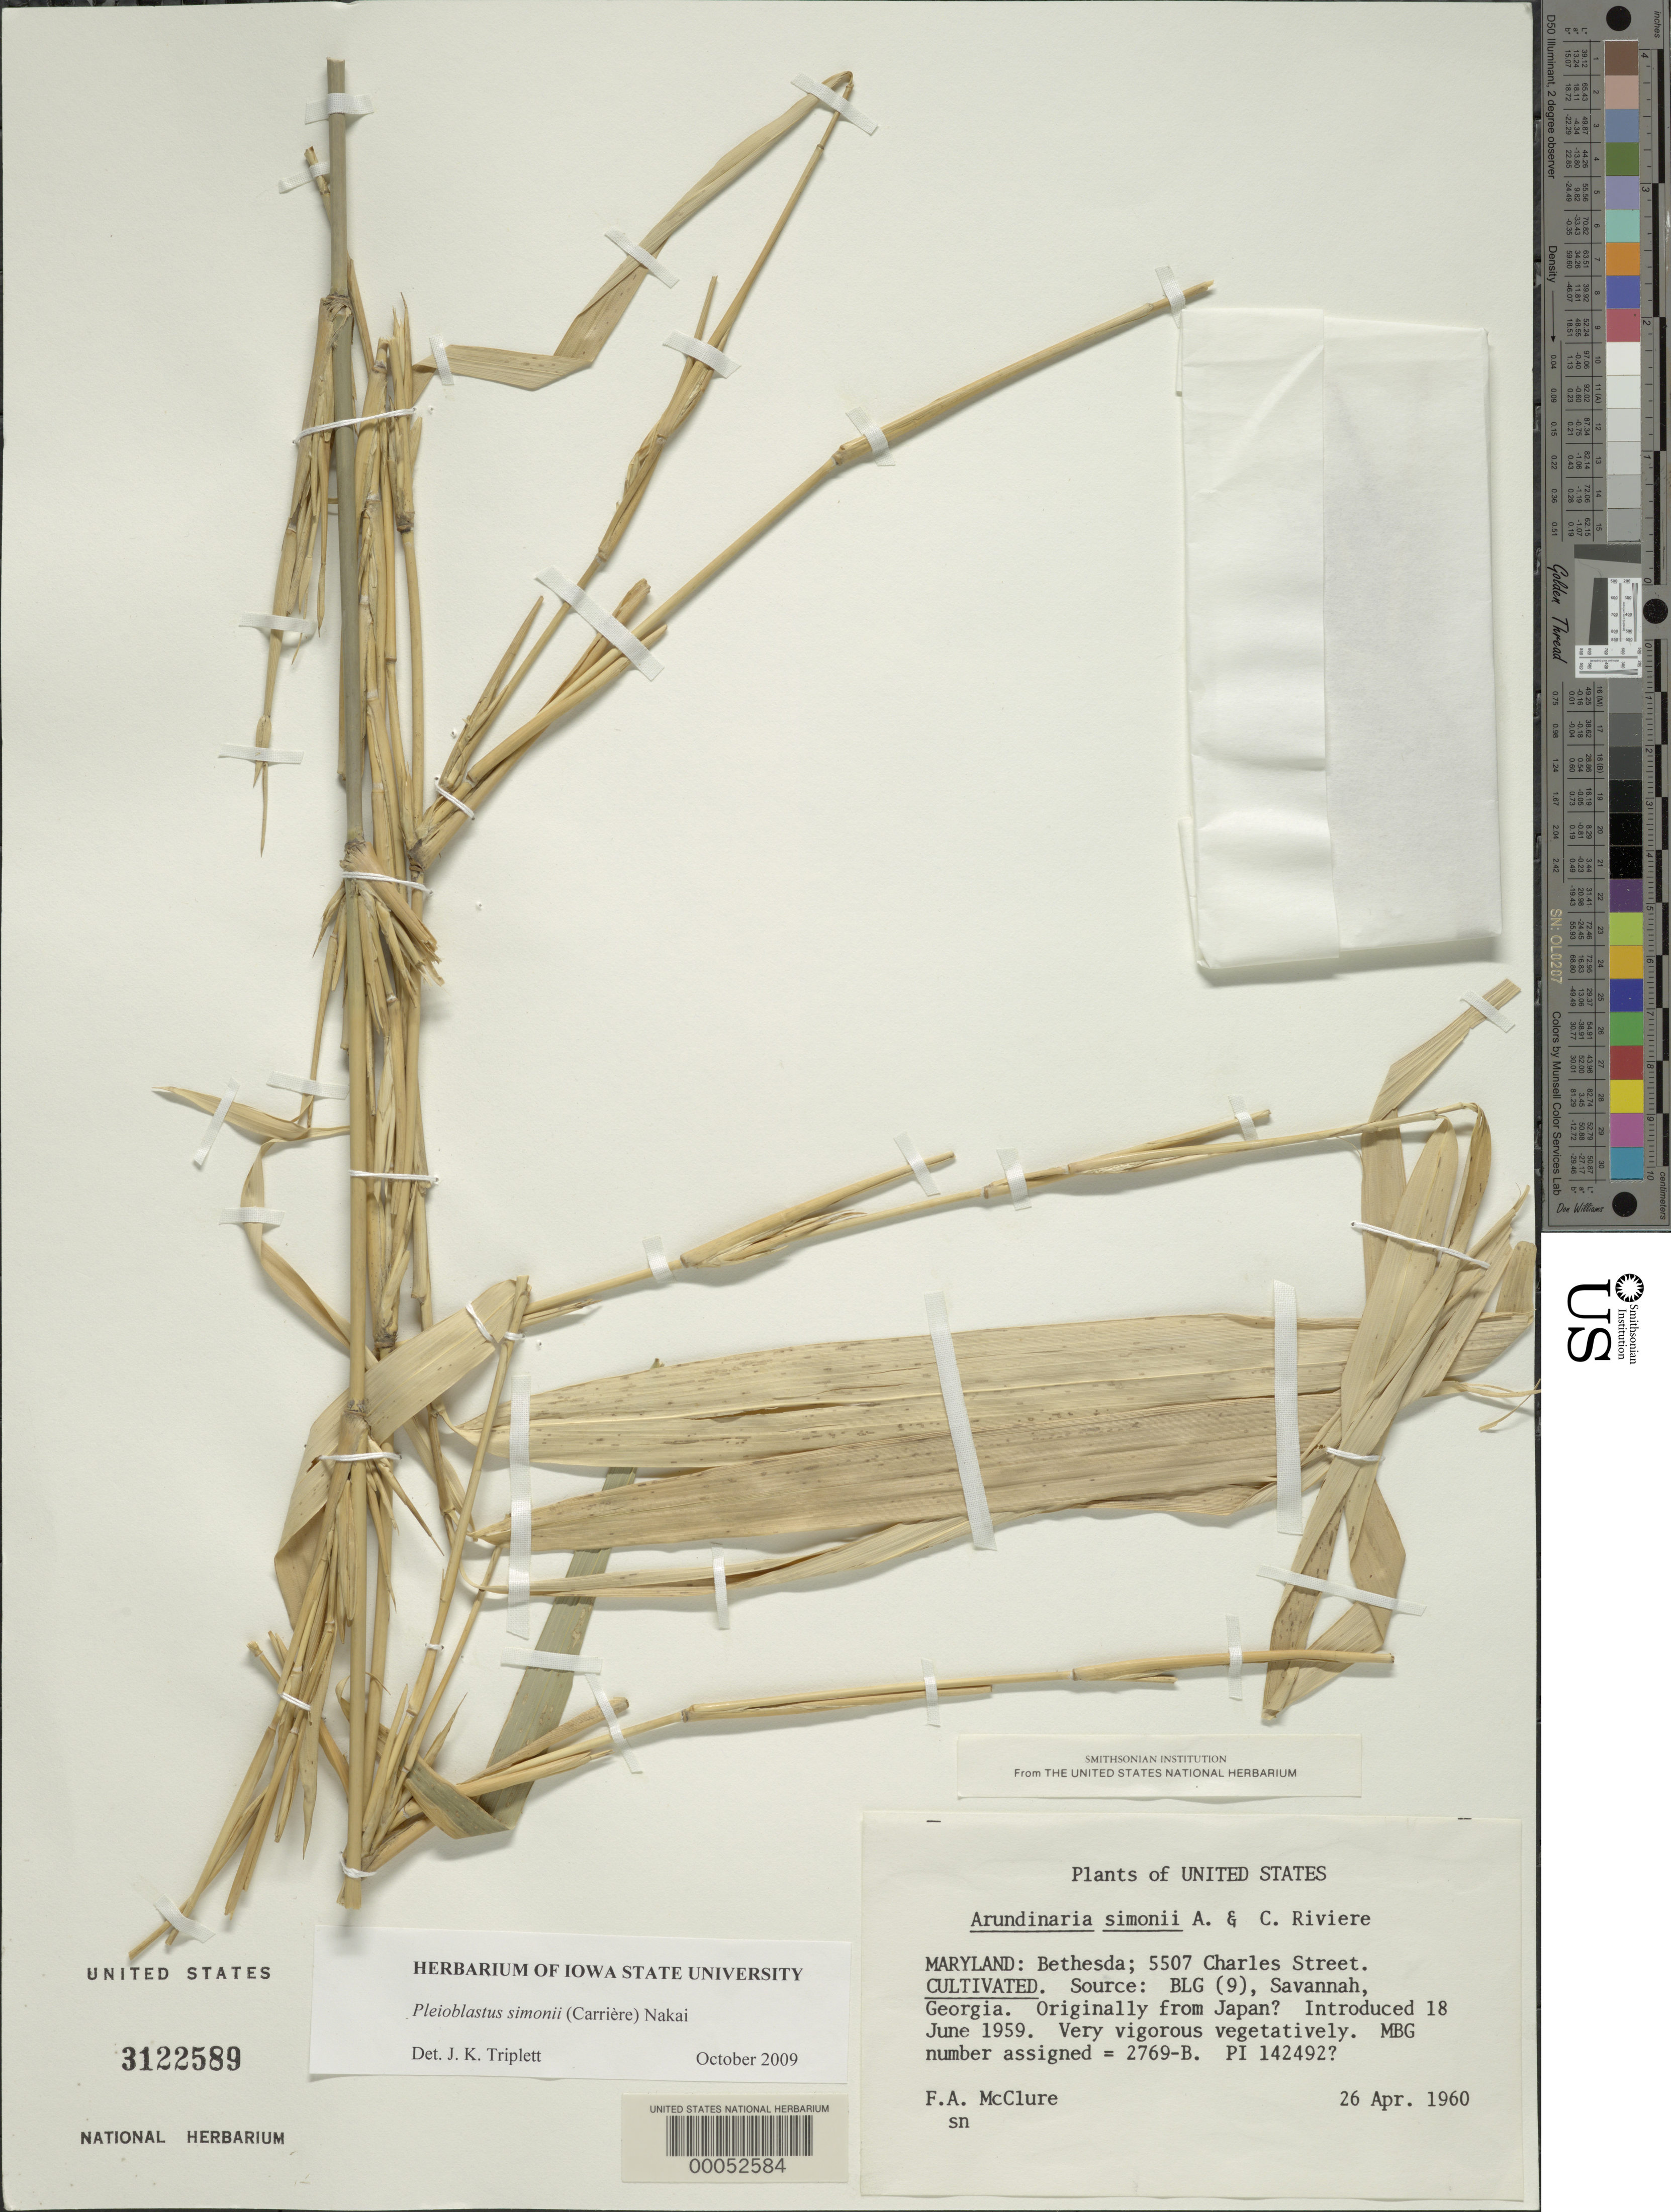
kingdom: Plantae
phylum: Tracheophyta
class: Liliopsida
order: Poales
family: Poaceae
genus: Pleioblastus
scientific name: Pleioblastus simonii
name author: (Carrière) Nakai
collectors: F. A. McClure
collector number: MBG 2769-B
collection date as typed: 26 Apr 1960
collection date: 1960-04-26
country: United States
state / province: Maryland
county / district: Montgomery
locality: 5507 Charles Street, Bethesda (McClure's garden)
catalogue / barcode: US 3122589